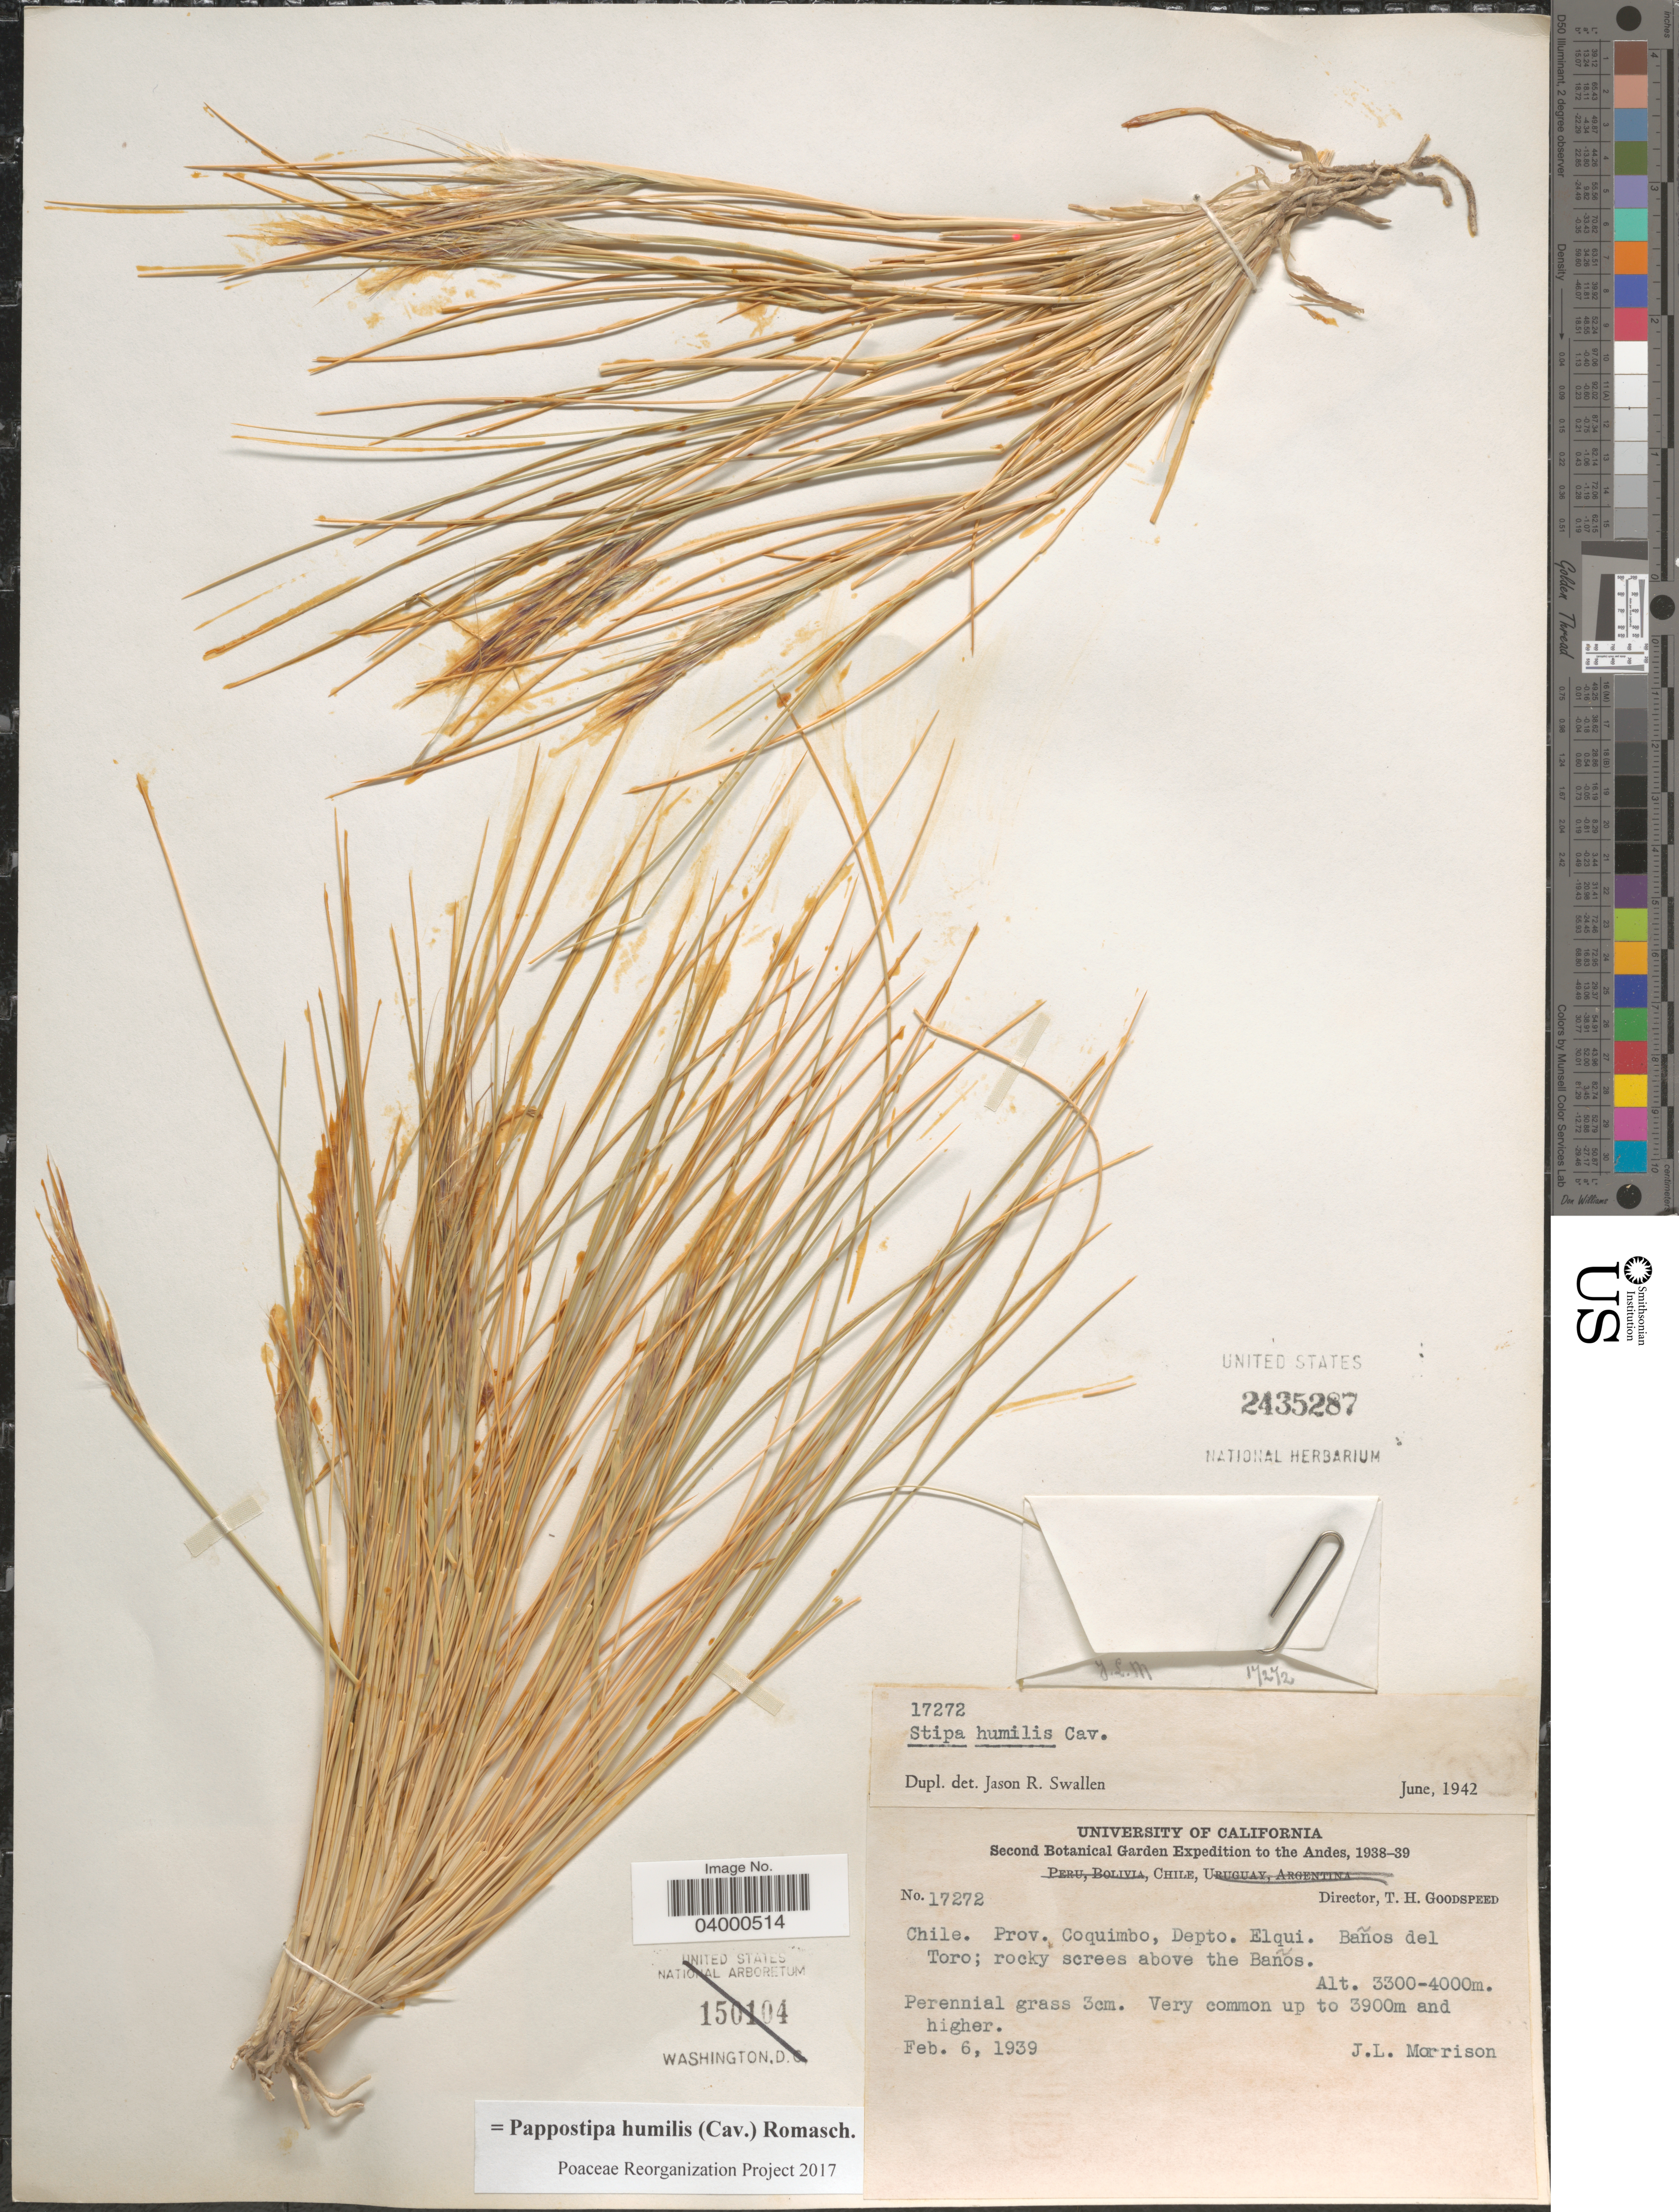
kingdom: Plantae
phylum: Tracheophyta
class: Liliopsida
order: Poales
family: Poaceae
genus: Pappostipa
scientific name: Pappostipa humilis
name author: (Cav.) Romasch.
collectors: J. Morrison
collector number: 17272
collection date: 1939-02-06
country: Chile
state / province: Coquimbo (IV)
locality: Andes. Depto, Elqui. Banos del Toro; rocky screes above the Baños.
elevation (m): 3900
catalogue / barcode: US 2435287